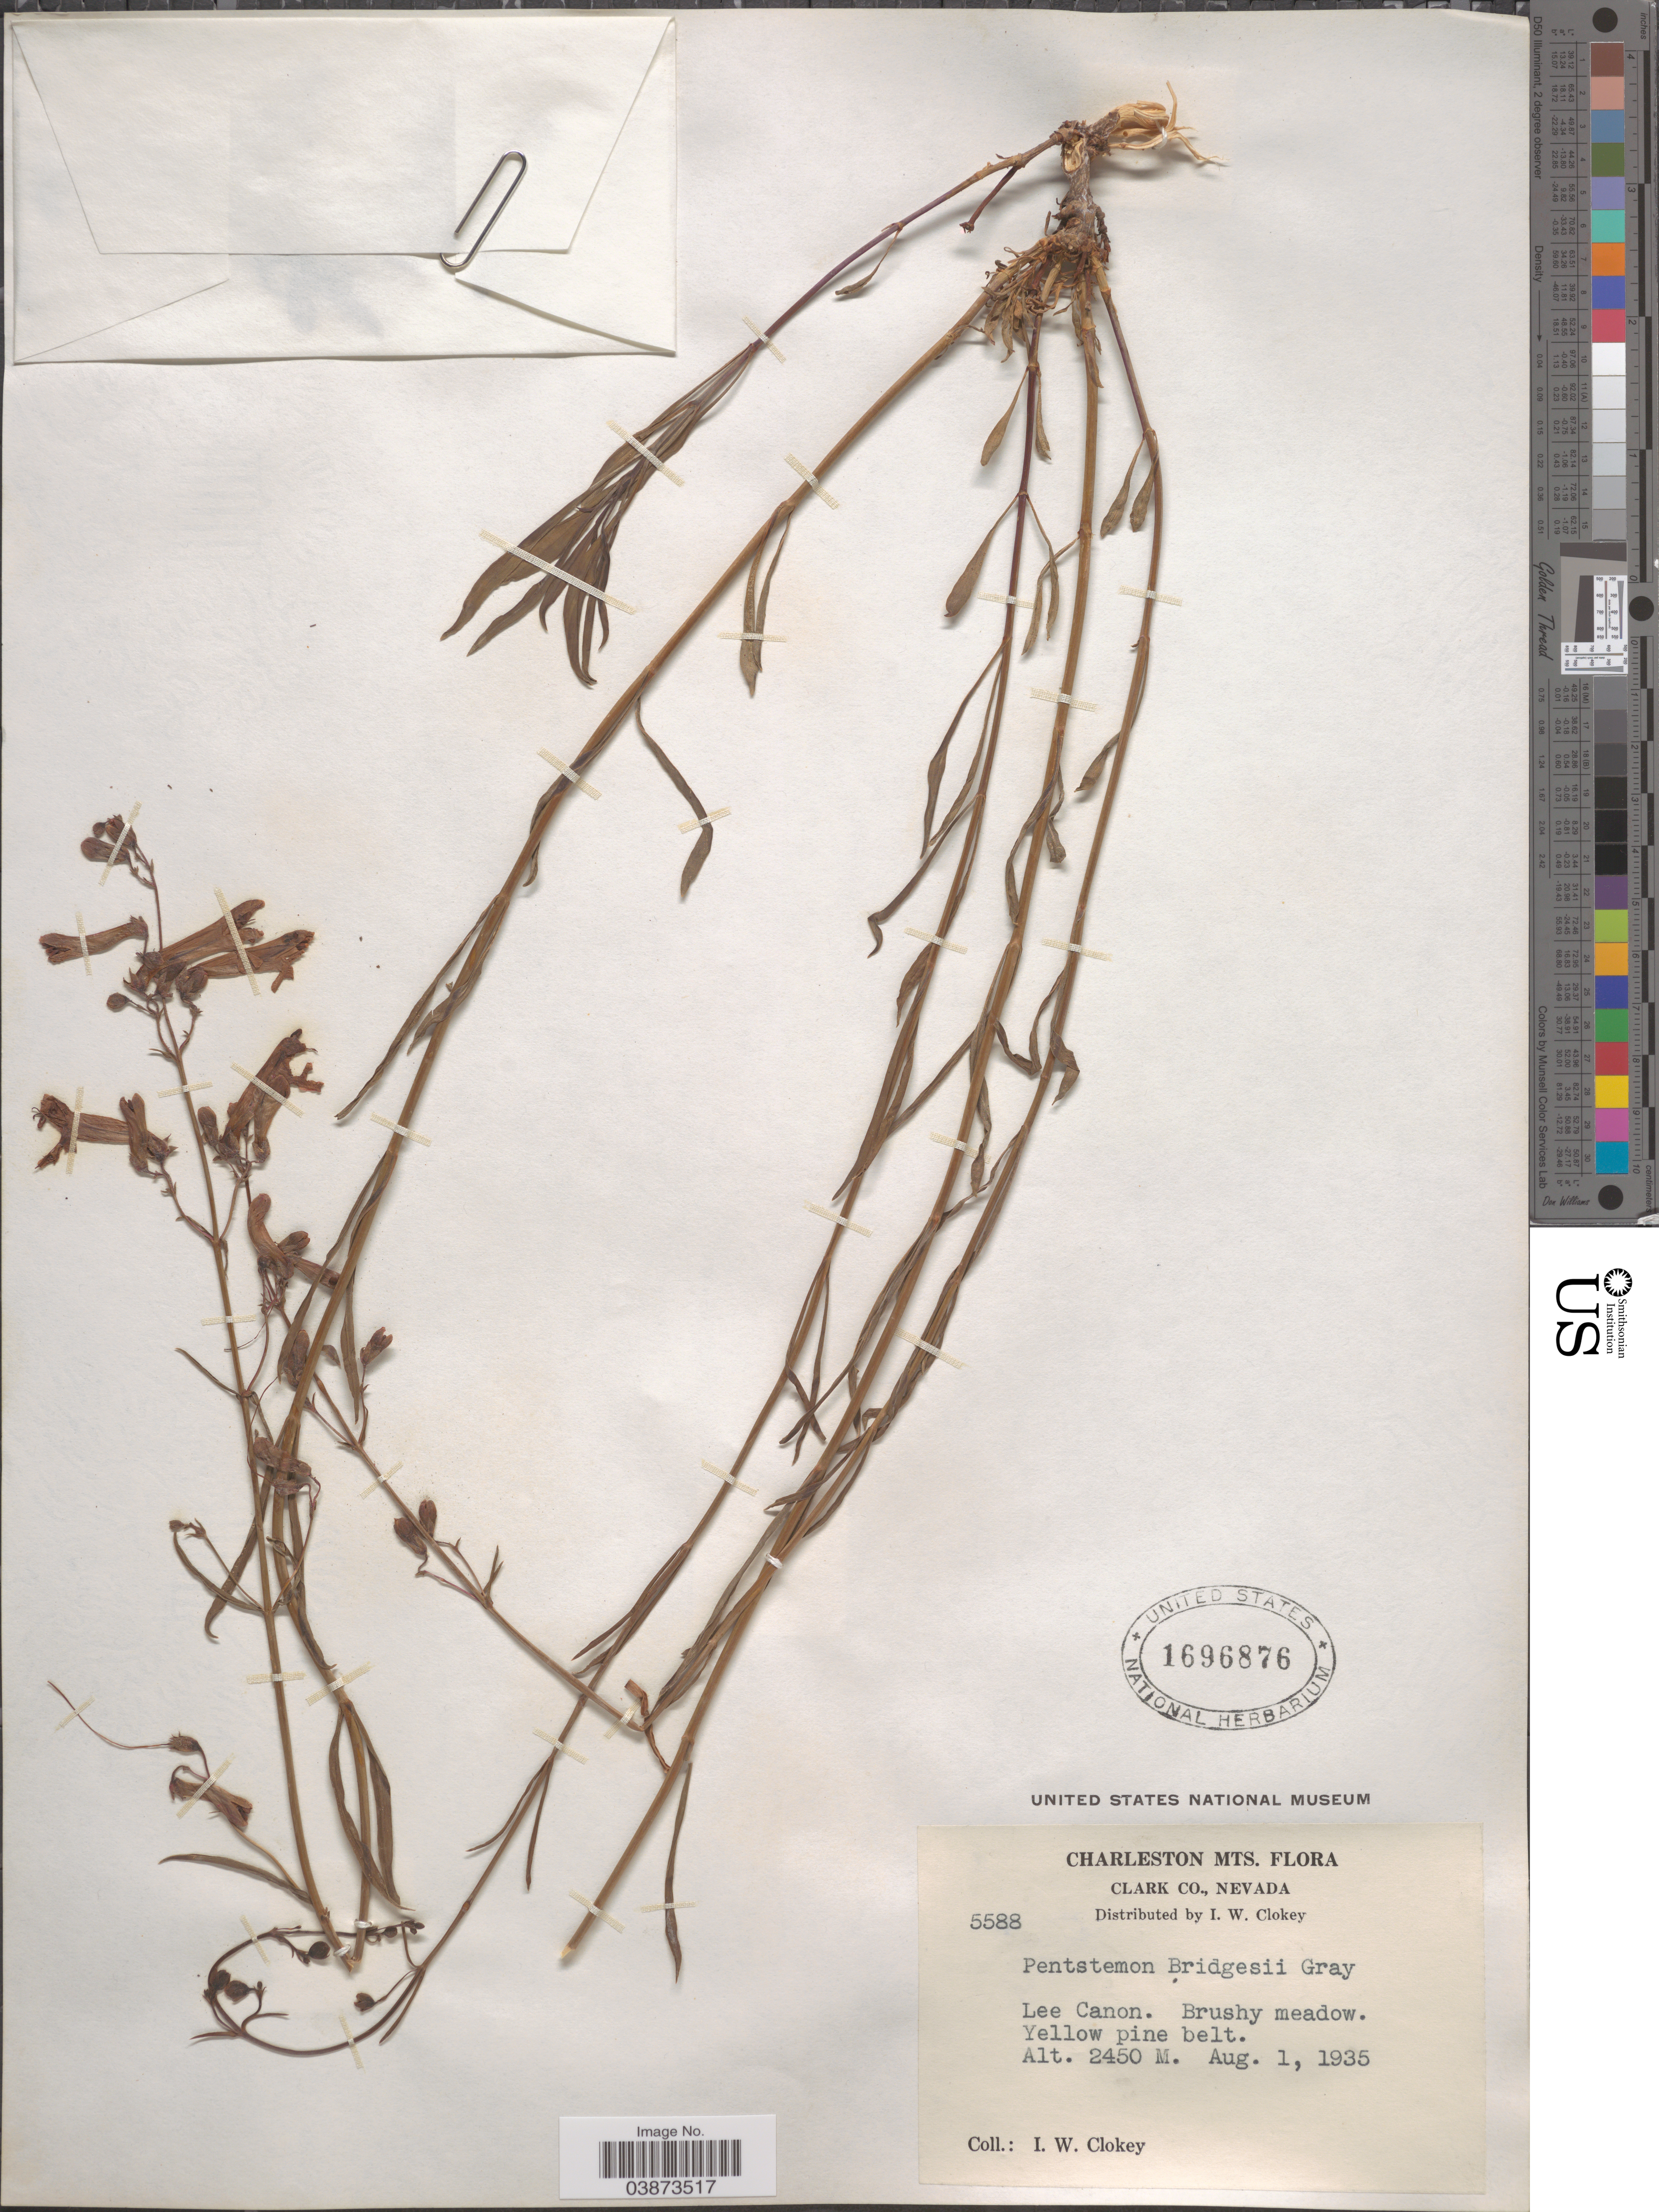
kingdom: Plantae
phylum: Tracheophyta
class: Magnoliopsida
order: Lamiales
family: Plantaginaceae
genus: Penstemon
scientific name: Penstemon bridgesii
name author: A. Gray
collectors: I. W. Clokey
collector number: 5588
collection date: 1935-08-01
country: United States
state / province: Nevada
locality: Charleston Mts. Clark Co. Lee Canon.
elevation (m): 2450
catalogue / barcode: US 1696876